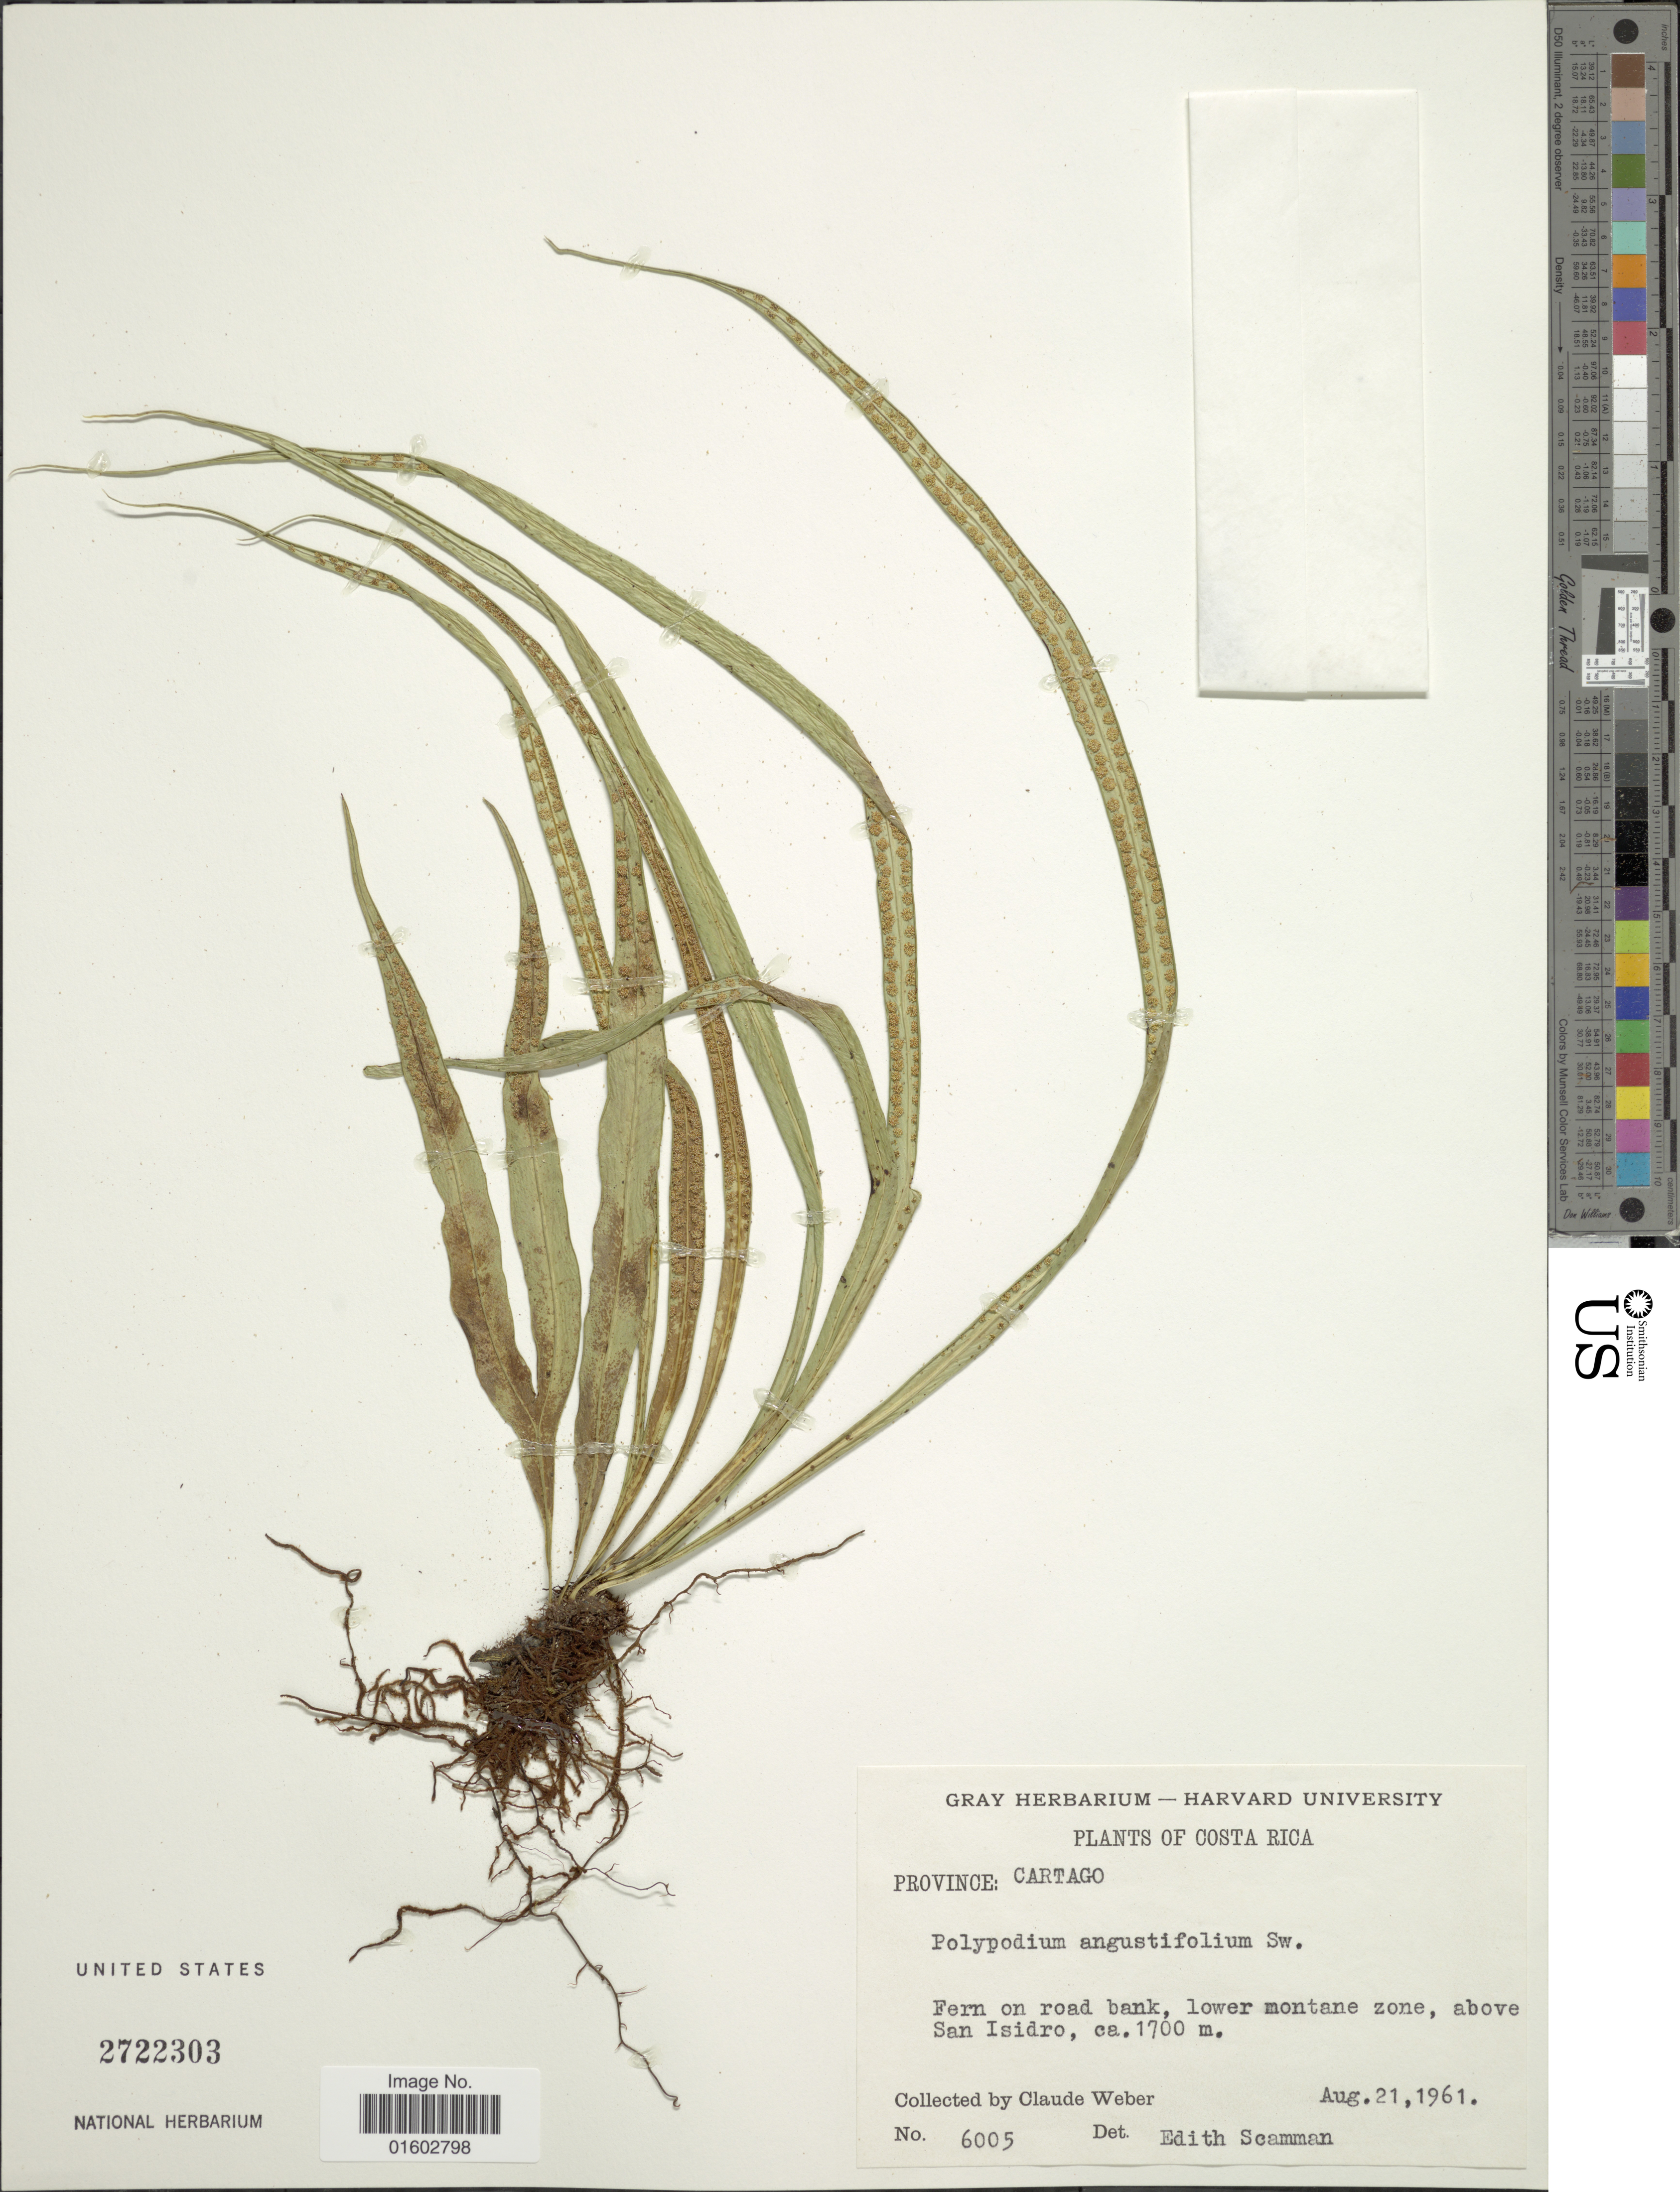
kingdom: Plantae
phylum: Tracheophyta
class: Polypodiopsida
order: Polypodiales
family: Polypodiaceae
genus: Campyloneurum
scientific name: Campyloneurum angustifolium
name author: (Sw.) Fée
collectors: C. Weber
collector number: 6005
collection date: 1961-08-21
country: Costa Rica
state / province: Cartago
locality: Above San Isidro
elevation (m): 1700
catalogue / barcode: US 2722303